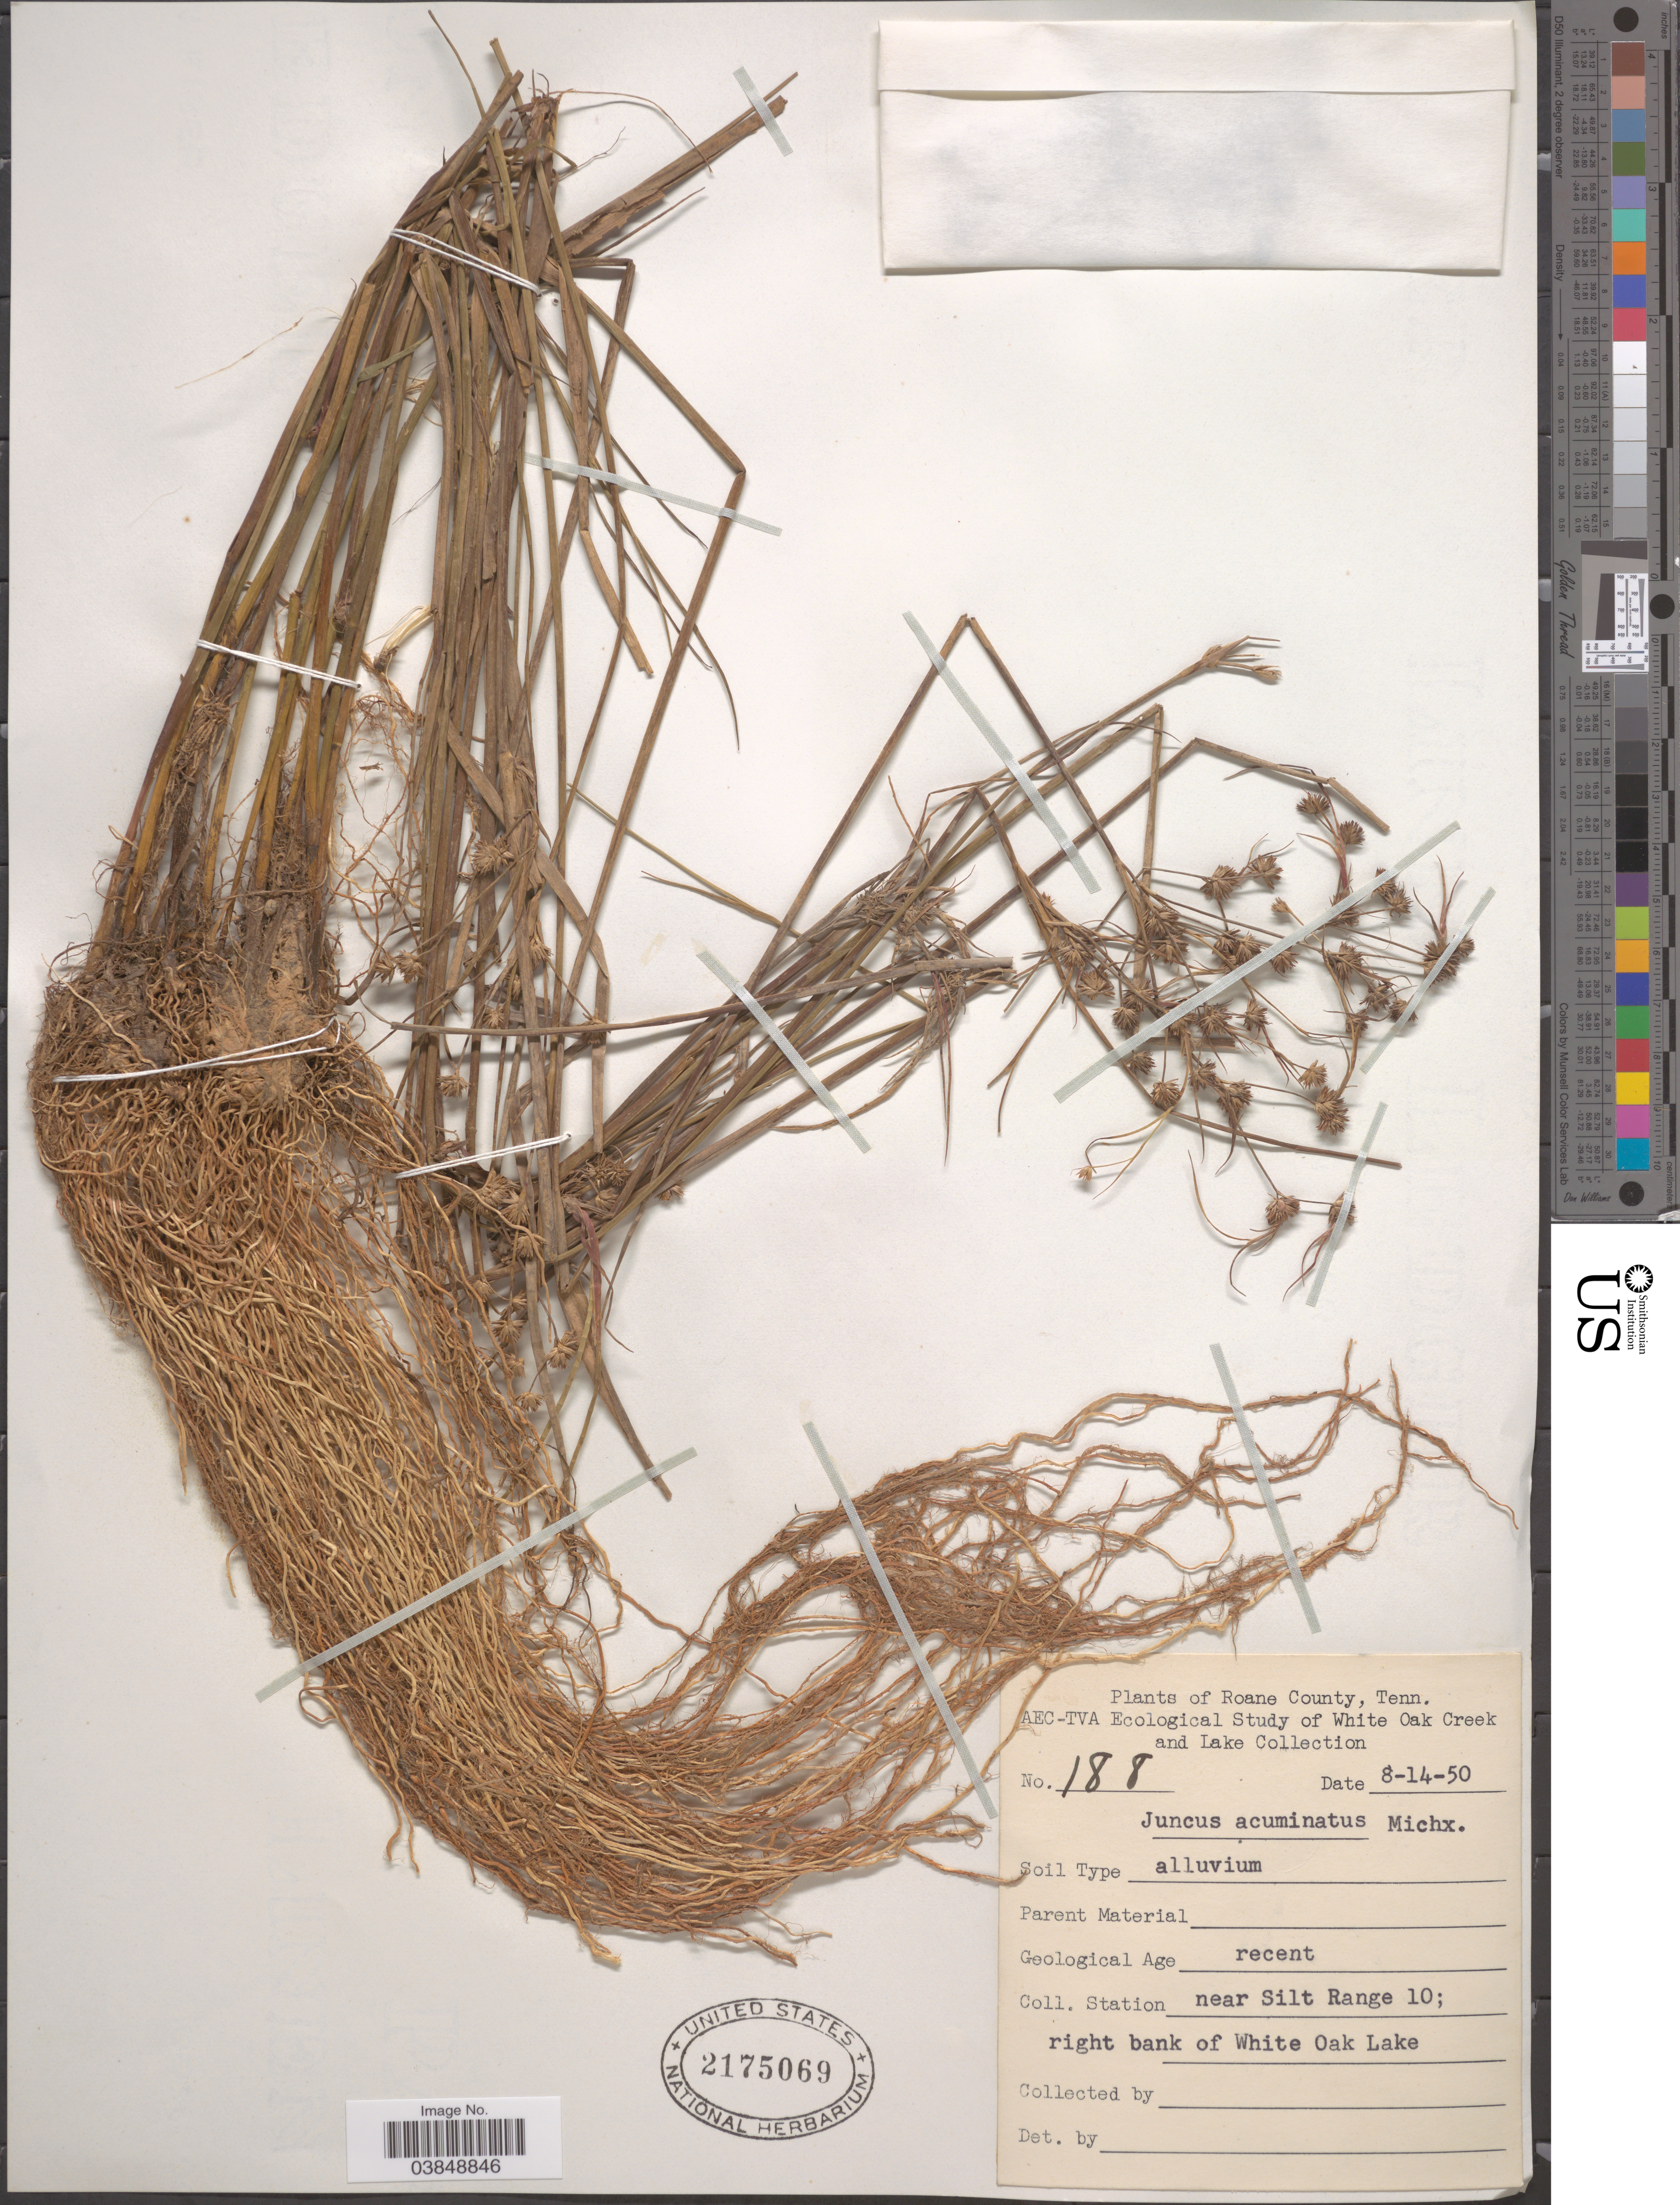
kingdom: Plantae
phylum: Tracheophyta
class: Liliopsida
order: Poales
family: Juncaceae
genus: Juncus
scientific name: Juncus acuminatus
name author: Michx.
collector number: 188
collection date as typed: Transcribed d/m/y: 14/8/50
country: United States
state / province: Tennessee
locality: Roane County. Station near Silt Range 10; right bank of White Oak Lake.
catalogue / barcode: US 2175069